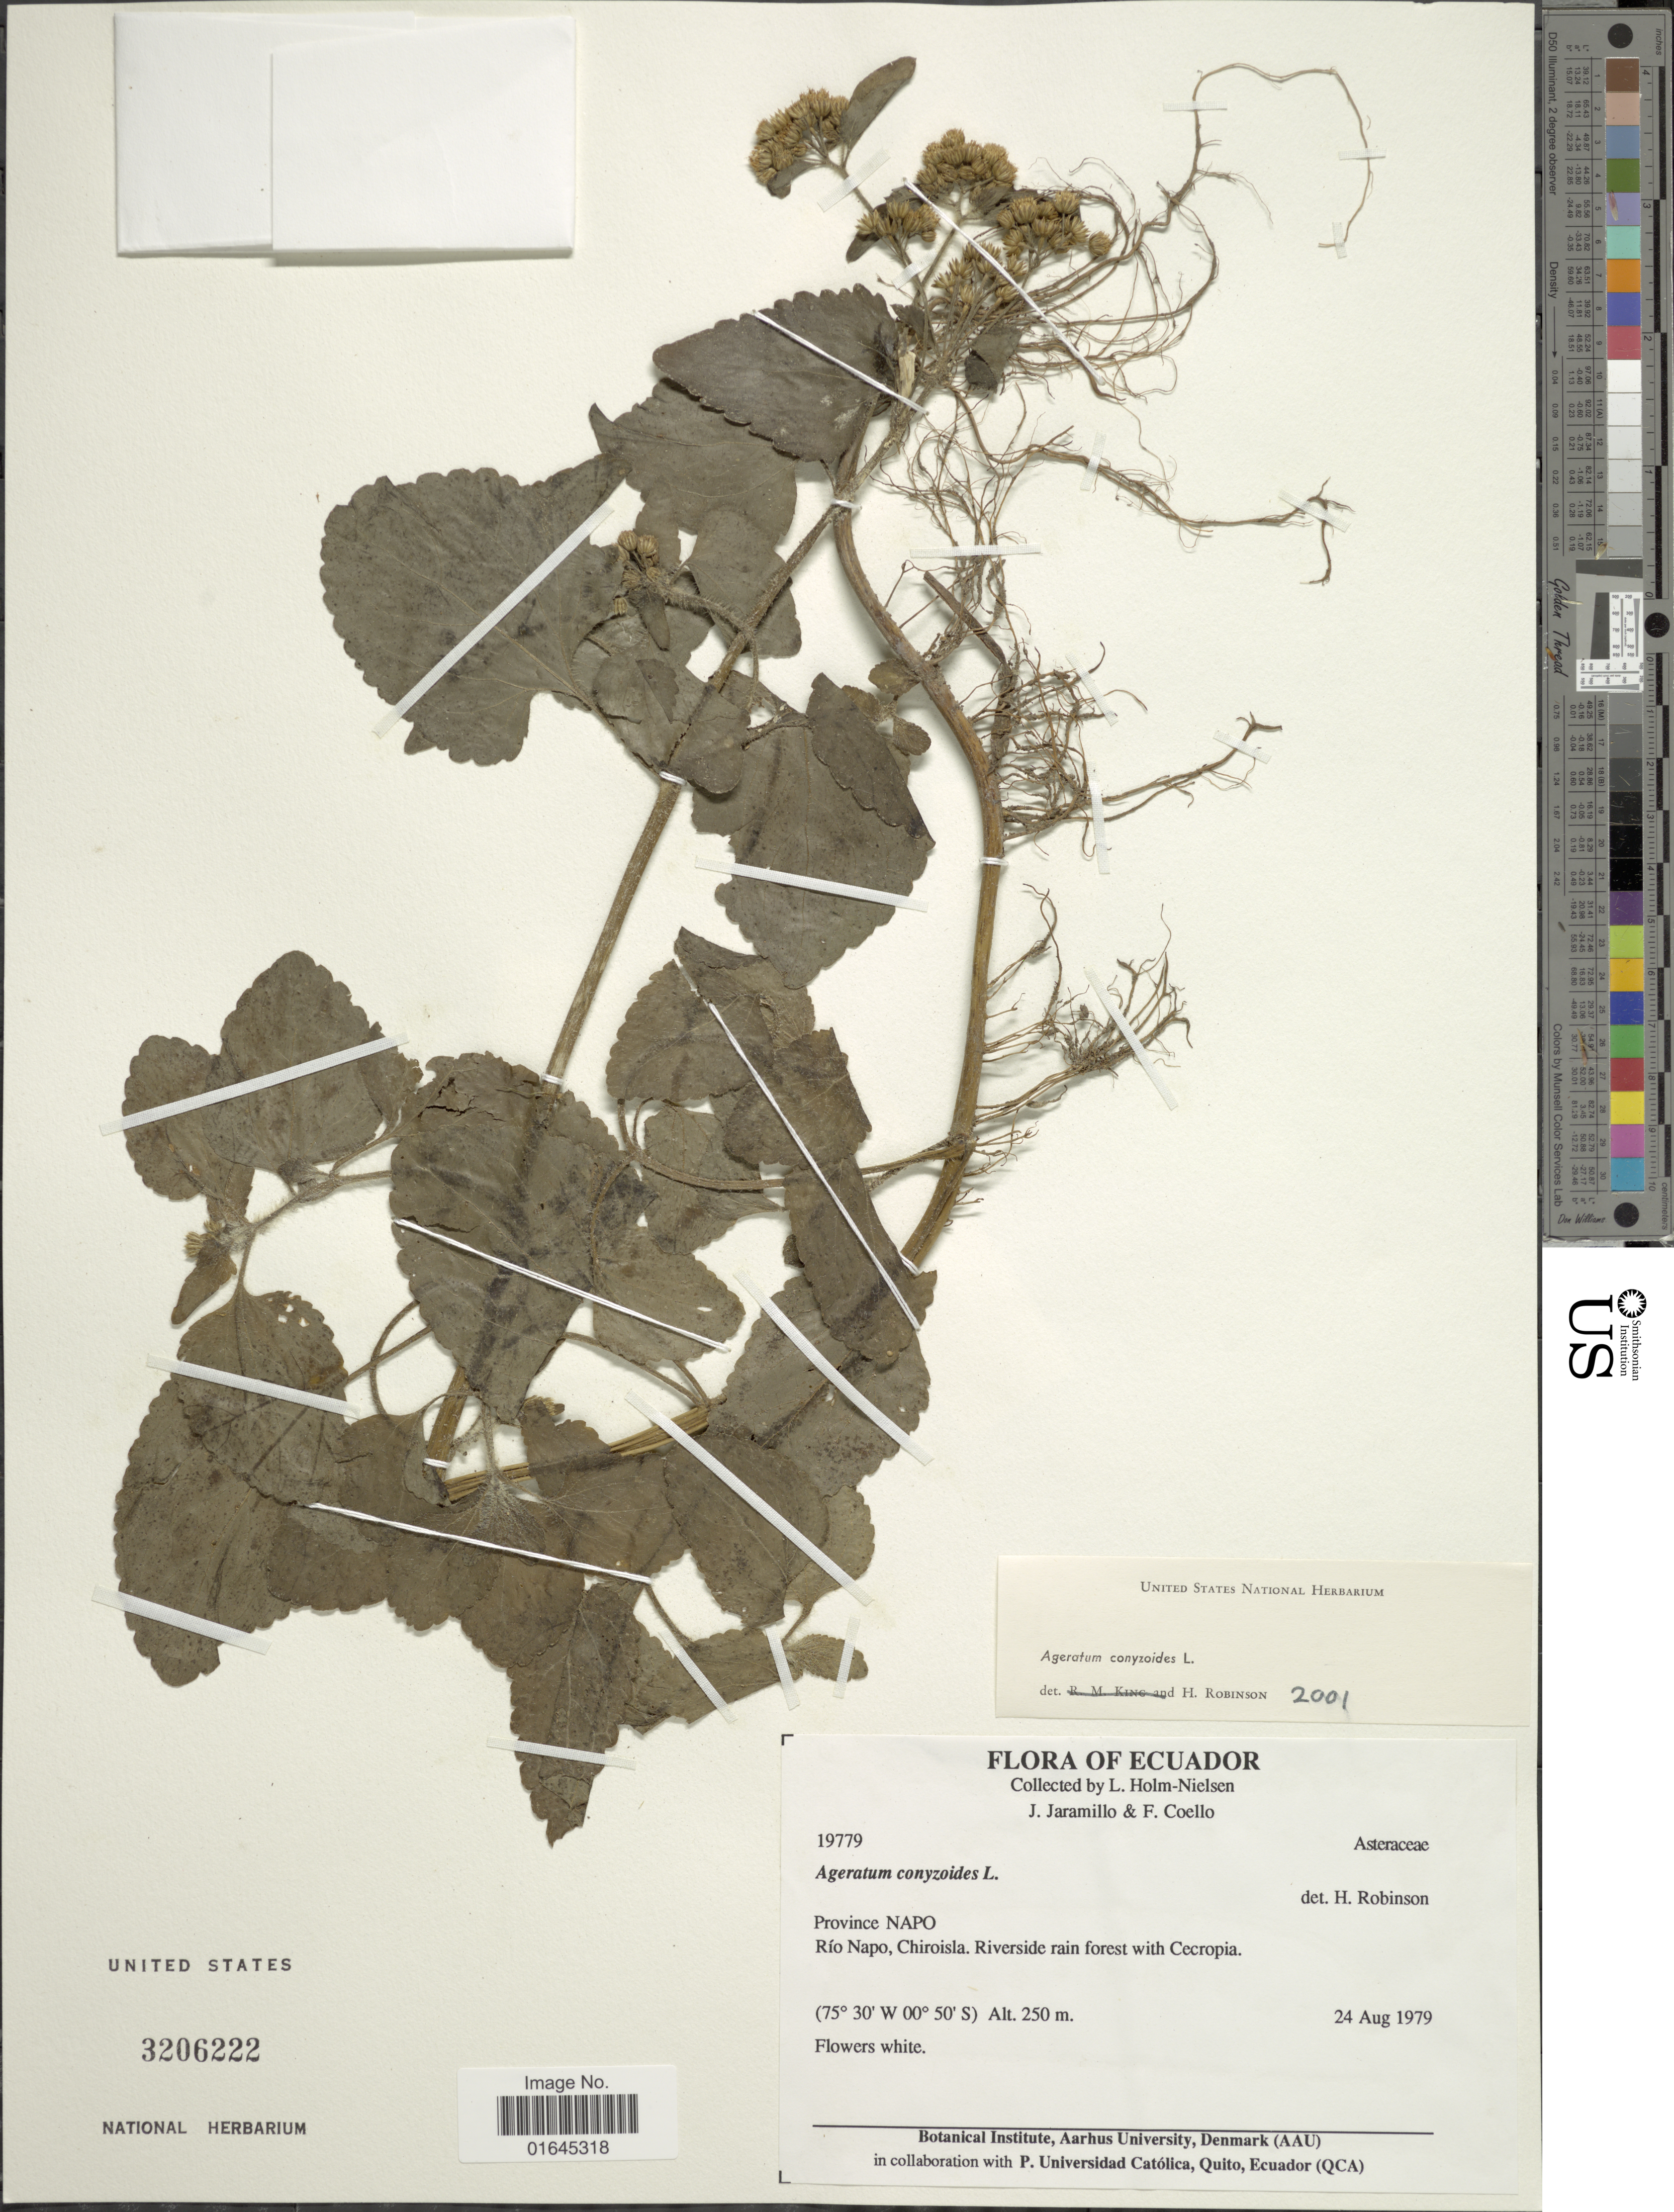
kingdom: Plantae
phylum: Tracheophyta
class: Magnoliopsida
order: Asterales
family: Asteraceae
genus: Ageratum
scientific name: Ageratum conyzoides subsp. conyzoides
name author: L.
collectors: L. B. Holm-Nielsen, J. Jaramillo & F. Coello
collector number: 19779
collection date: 1979-08-24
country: Ecuador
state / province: Napo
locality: Río Napo, Chiroisla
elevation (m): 250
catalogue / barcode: US 3206222